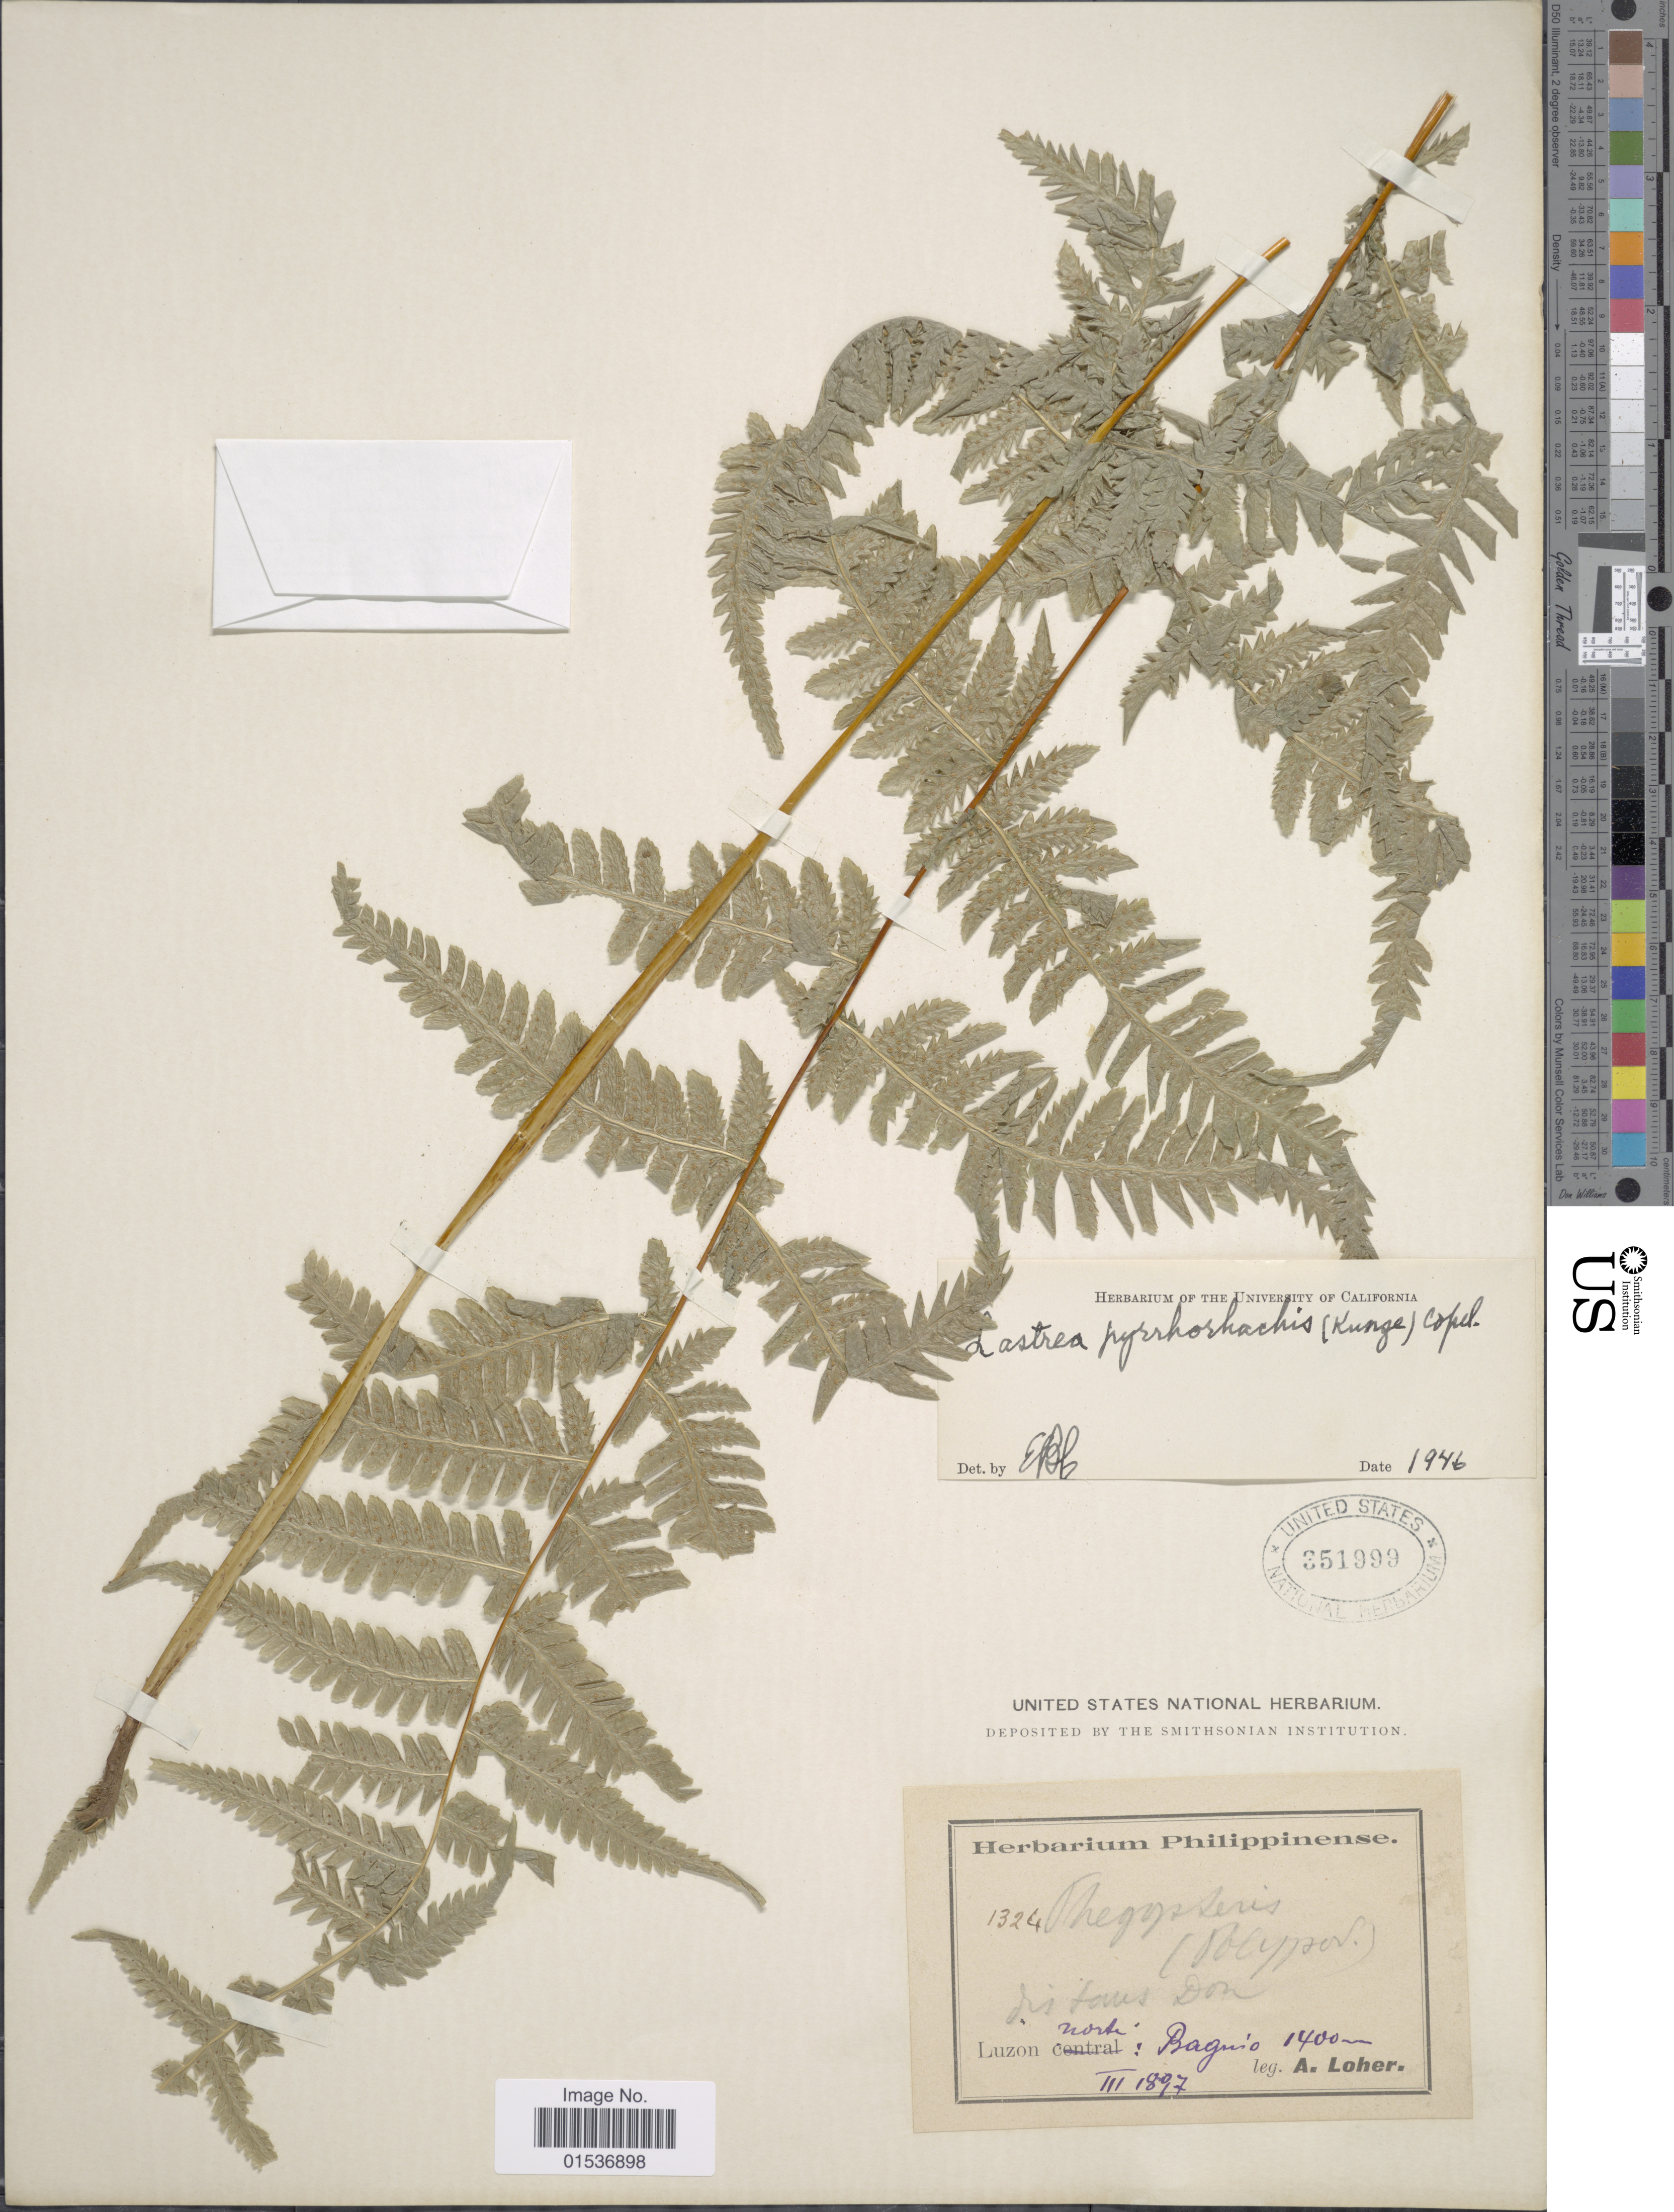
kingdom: Plantae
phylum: Tracheophyta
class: Polypodiopsida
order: Polypodiales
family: Thelypteridaceae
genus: Pseudophegopteris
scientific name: Pseudophegopteris pyrrhorachis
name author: (Kunze) Ching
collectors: A. Loher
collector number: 1324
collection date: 1897-03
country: Philippines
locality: Luzon North: Baguio.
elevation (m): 1400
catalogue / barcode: US 351999